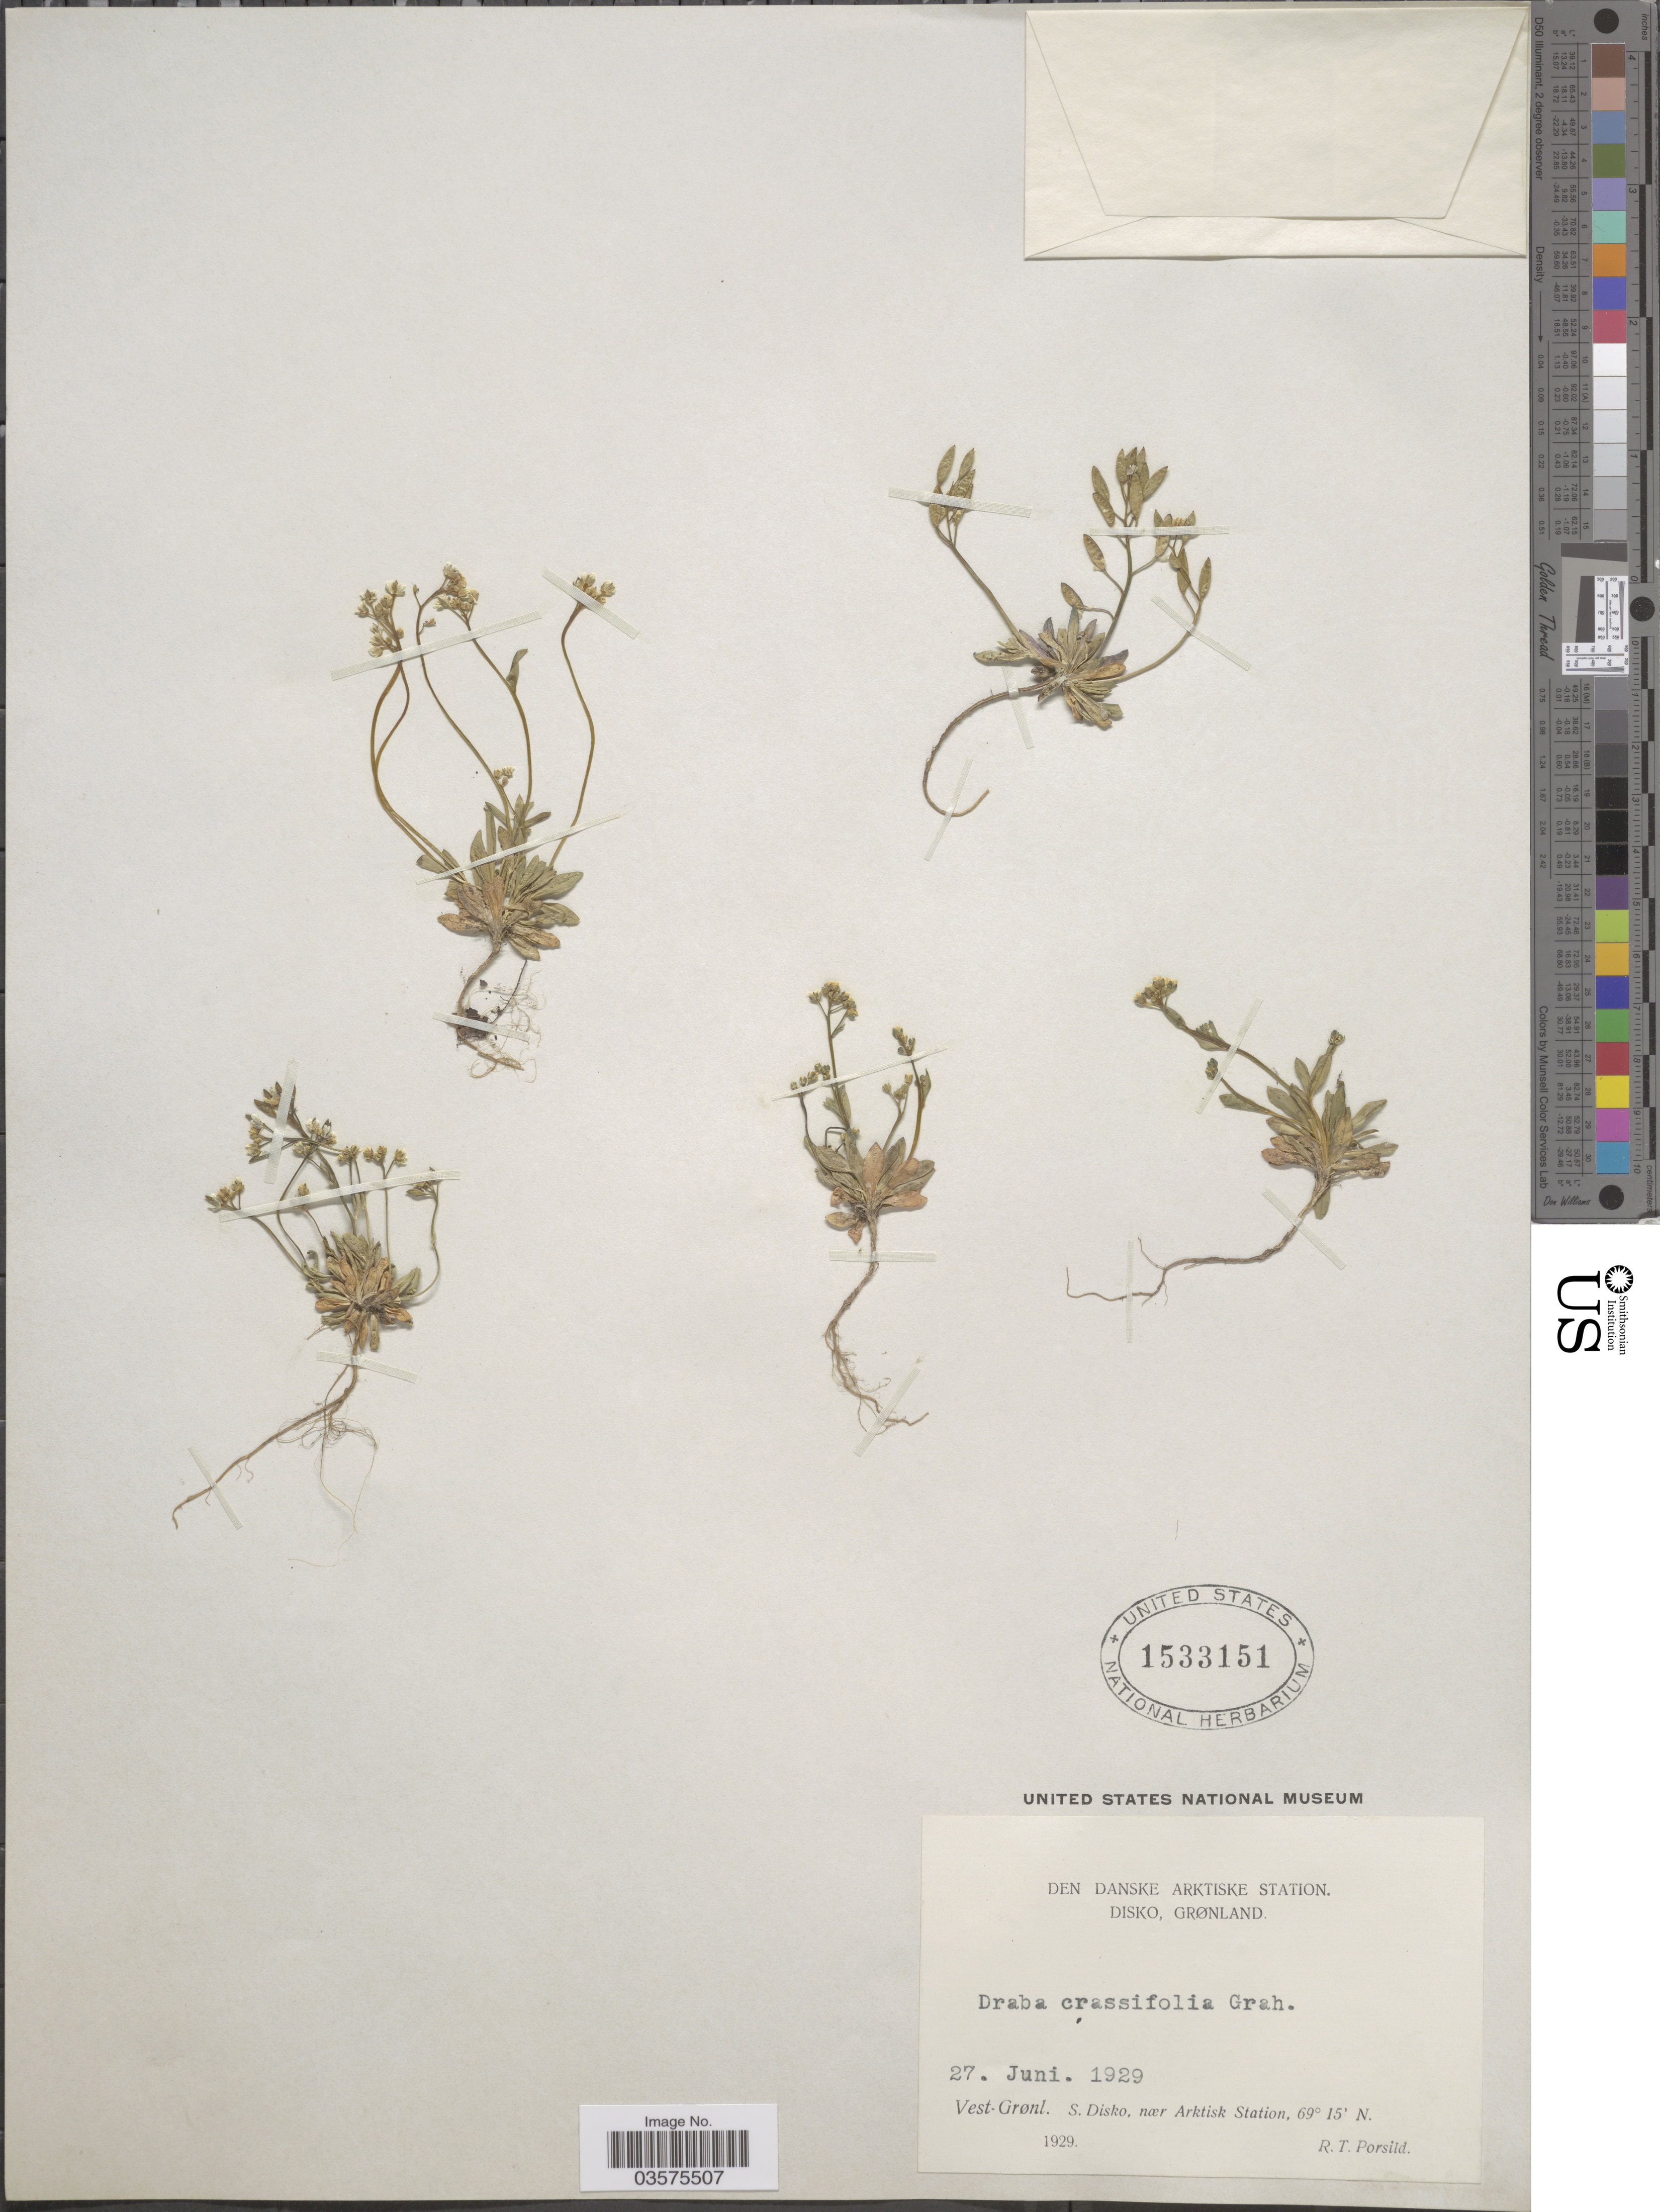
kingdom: Plantae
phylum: Tracheophyta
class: Magnoliopsida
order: Brassicales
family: Brassicaceae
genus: Draba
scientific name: Draba crassifolia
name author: Graham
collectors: R. T. Porsild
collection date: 1929-06-27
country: Greenland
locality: Den Danske Arktiske Station. Disko, Grønland. Vest-Grønl. S. Disko, nær Arktisk Station.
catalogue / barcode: US 1533151